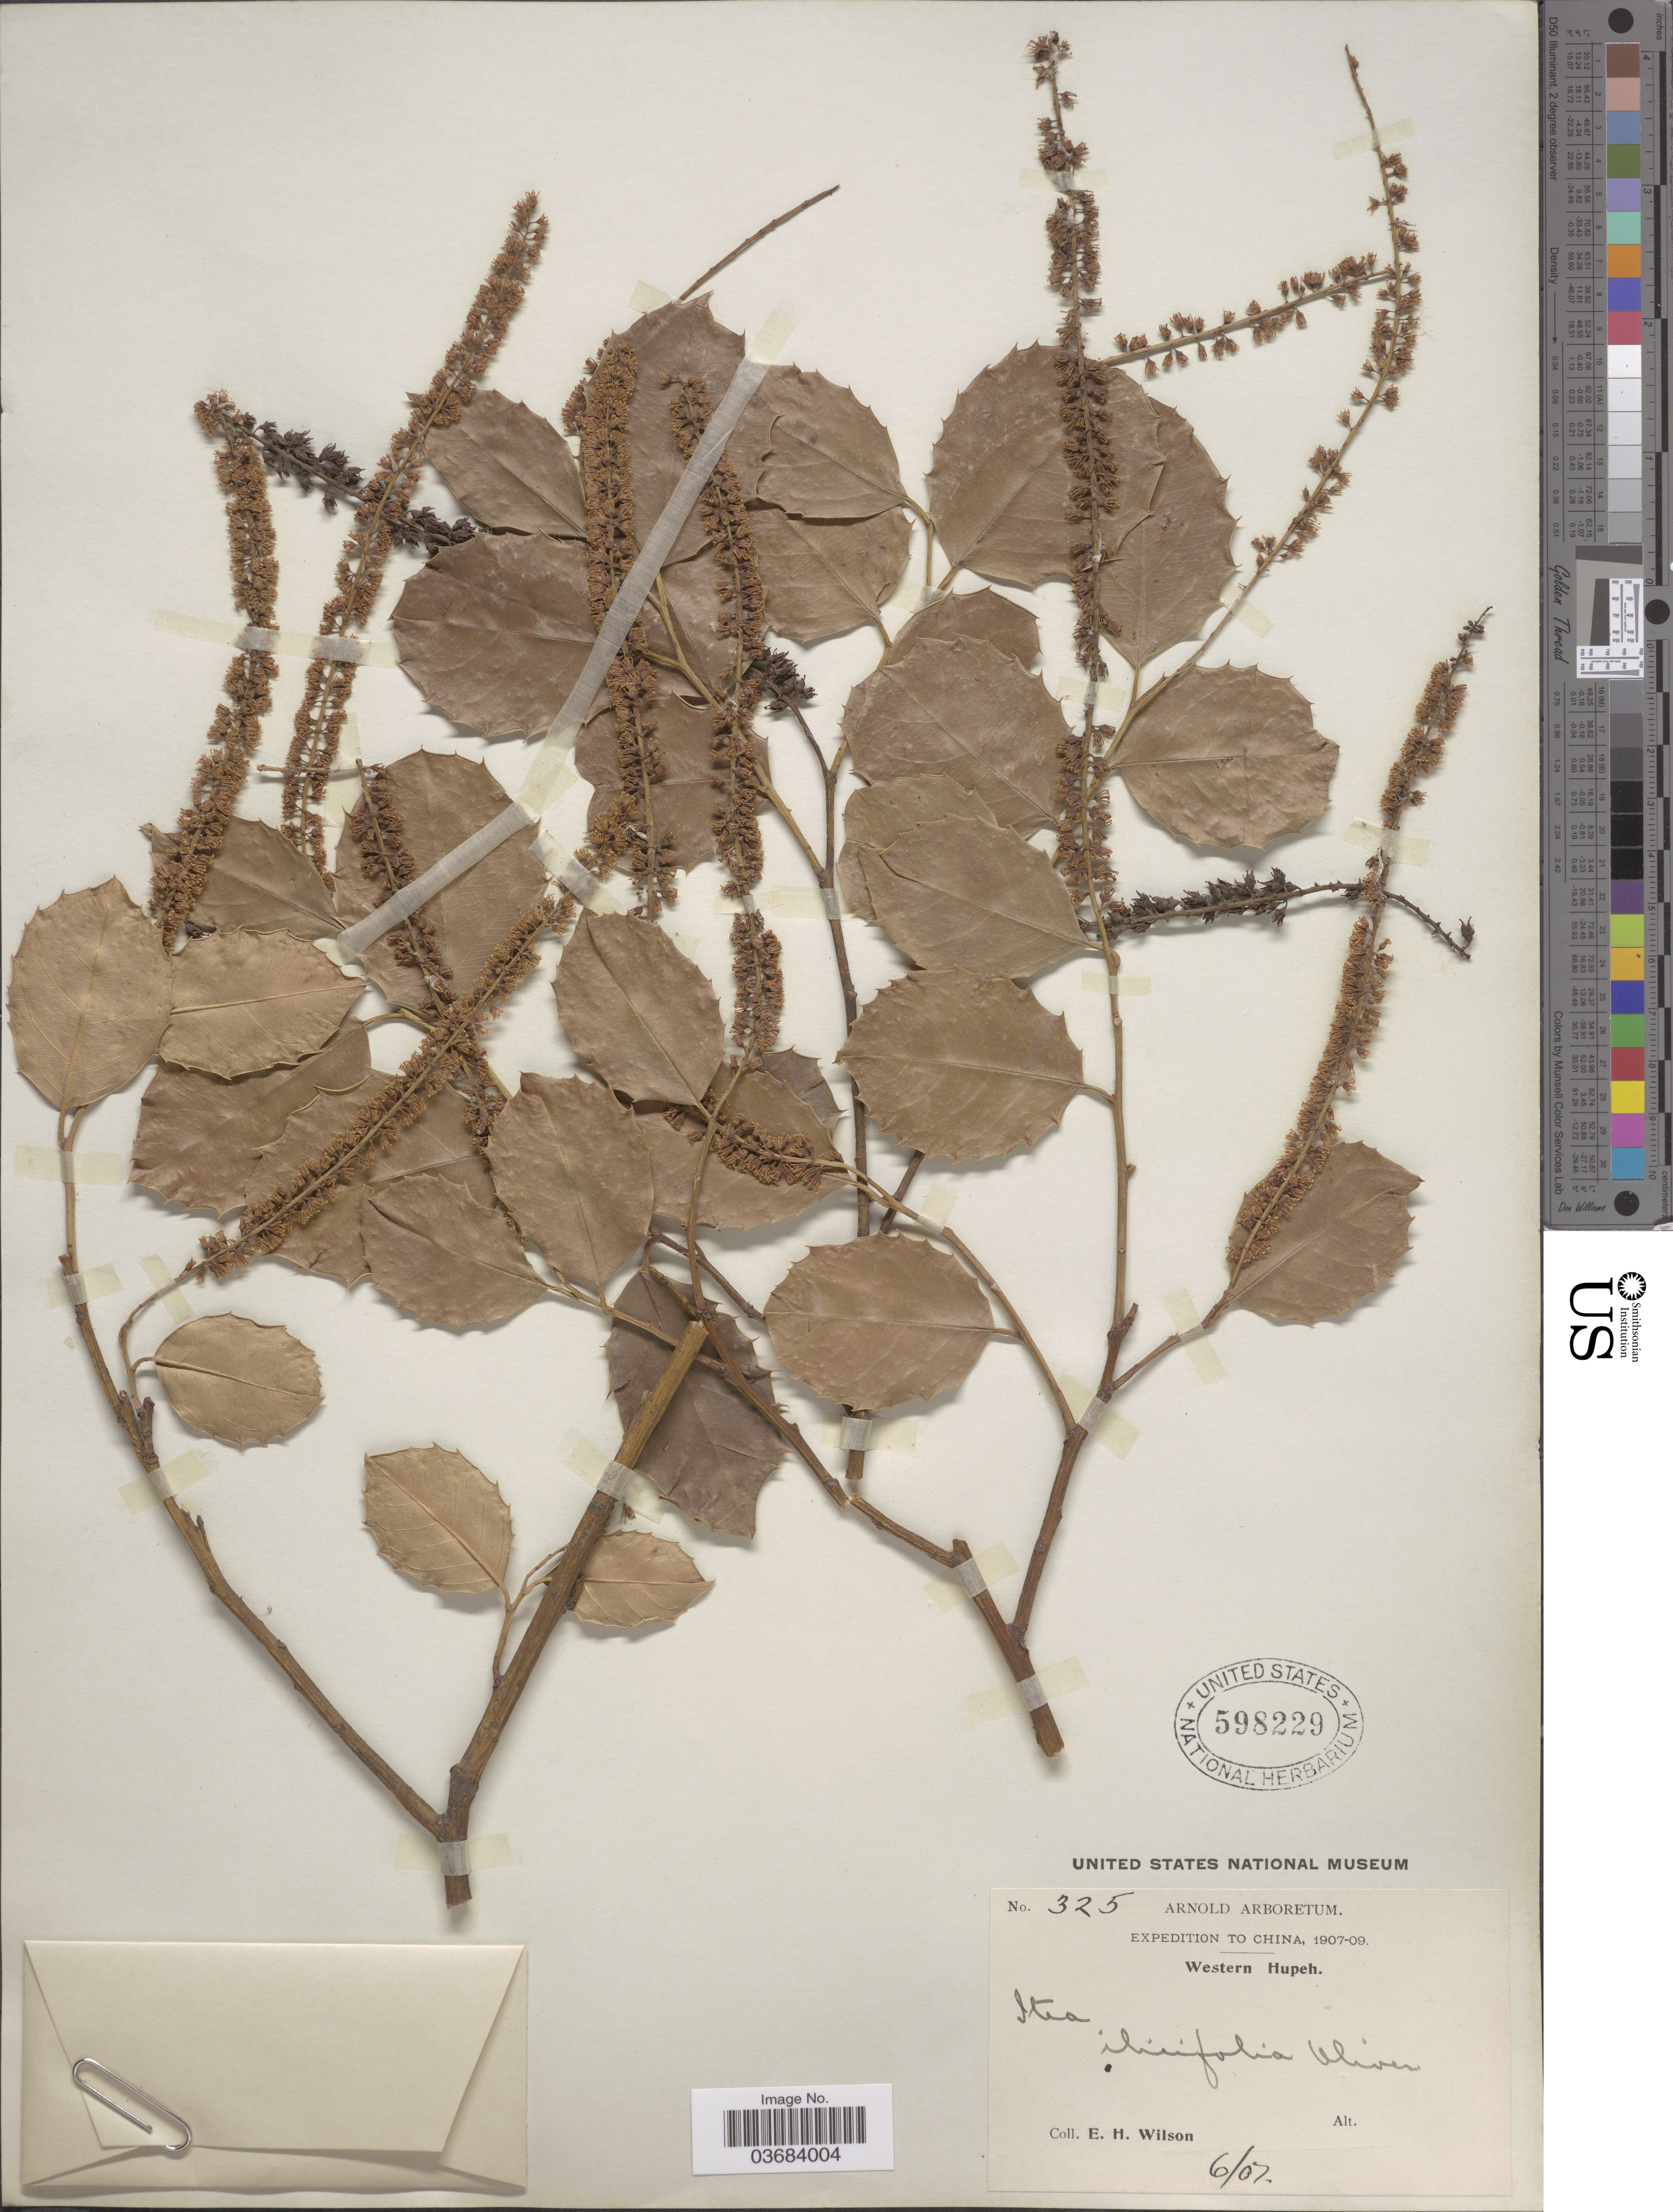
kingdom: Plantae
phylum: Tracheophyta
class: Magnoliopsida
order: Saxifragales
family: Iteaceae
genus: Itea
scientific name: Itea ilicifolia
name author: Oliv.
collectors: E. Wilson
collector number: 325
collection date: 1907-06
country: China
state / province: Hubei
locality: Expedition to China, 1907-09. Western Hupeh.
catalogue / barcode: US 598229